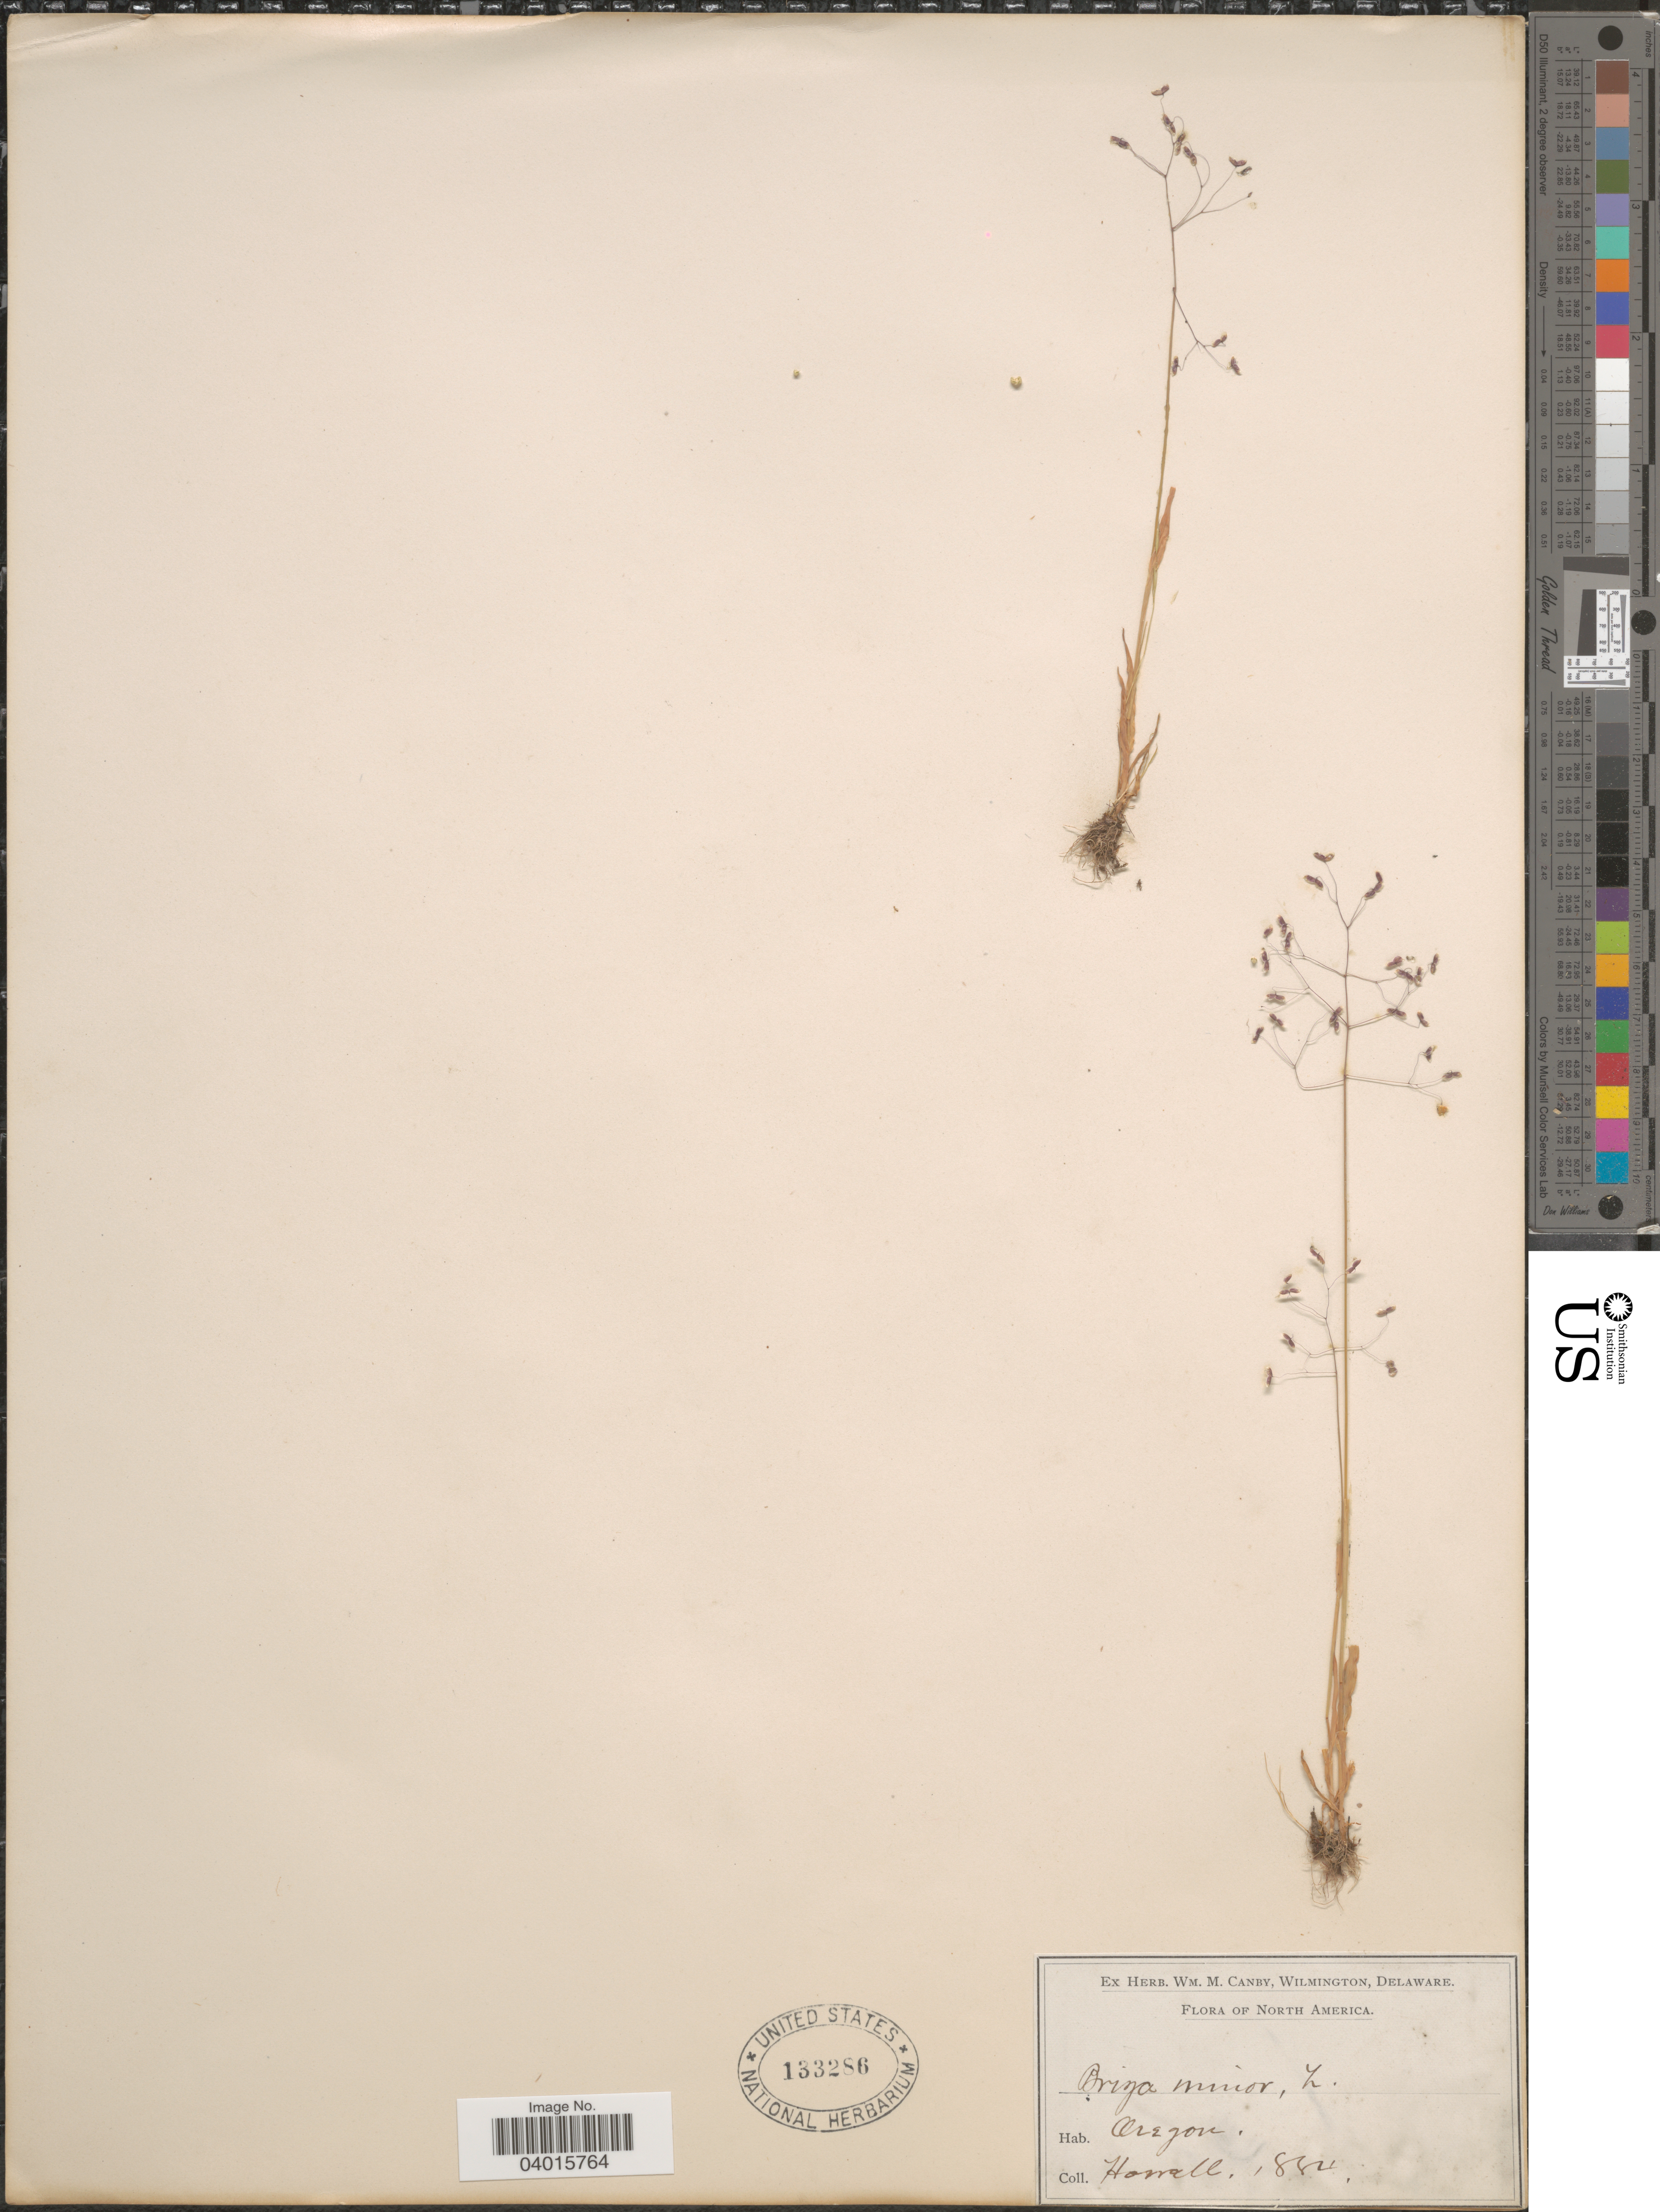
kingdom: Plantae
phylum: Tracheophyta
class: Liliopsida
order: Poales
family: Poaceae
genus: Briza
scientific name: Briza minor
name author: L.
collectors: -. Howell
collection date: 1884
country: United States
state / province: Oregon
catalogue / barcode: US 133286